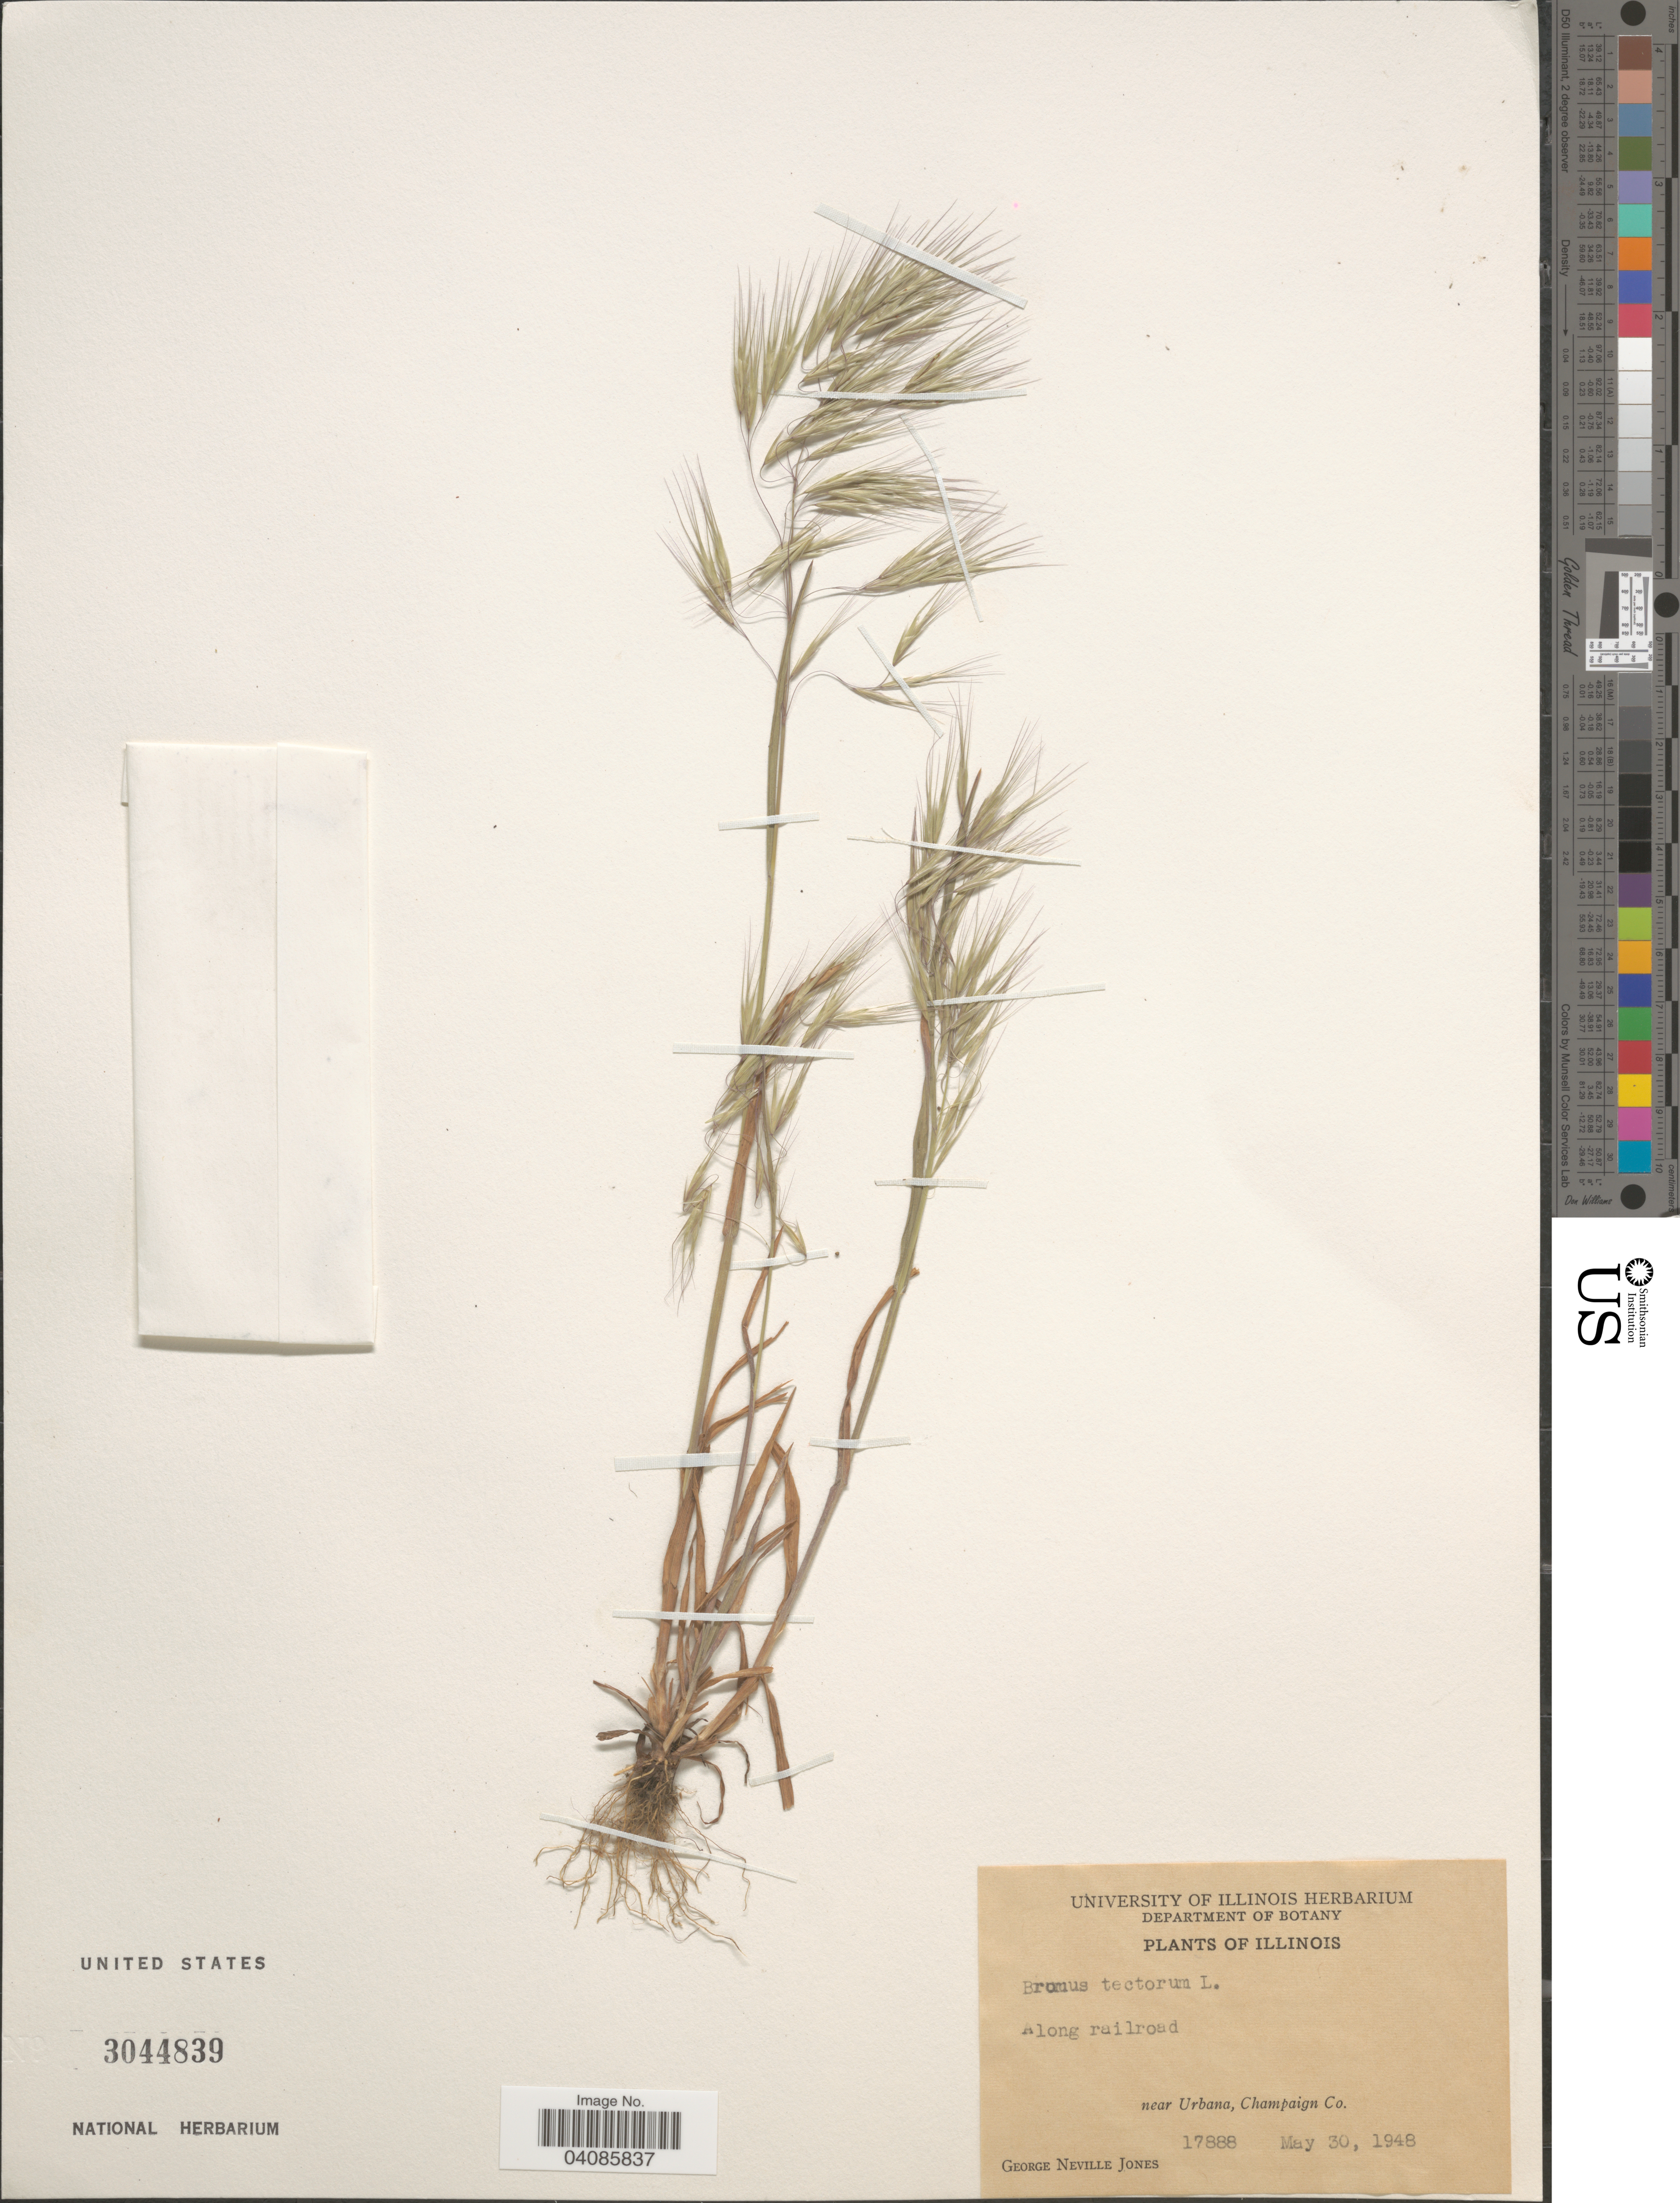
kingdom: Plantae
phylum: Tracheophyta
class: Liliopsida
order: Poales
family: Poaceae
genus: Bromus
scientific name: Bromus tectorum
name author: L.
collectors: G. N. Jones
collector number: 17888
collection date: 1948-05-30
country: United States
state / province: Illinois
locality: Along railroad. Near Urbana, Champaign Co.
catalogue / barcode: US 3044839